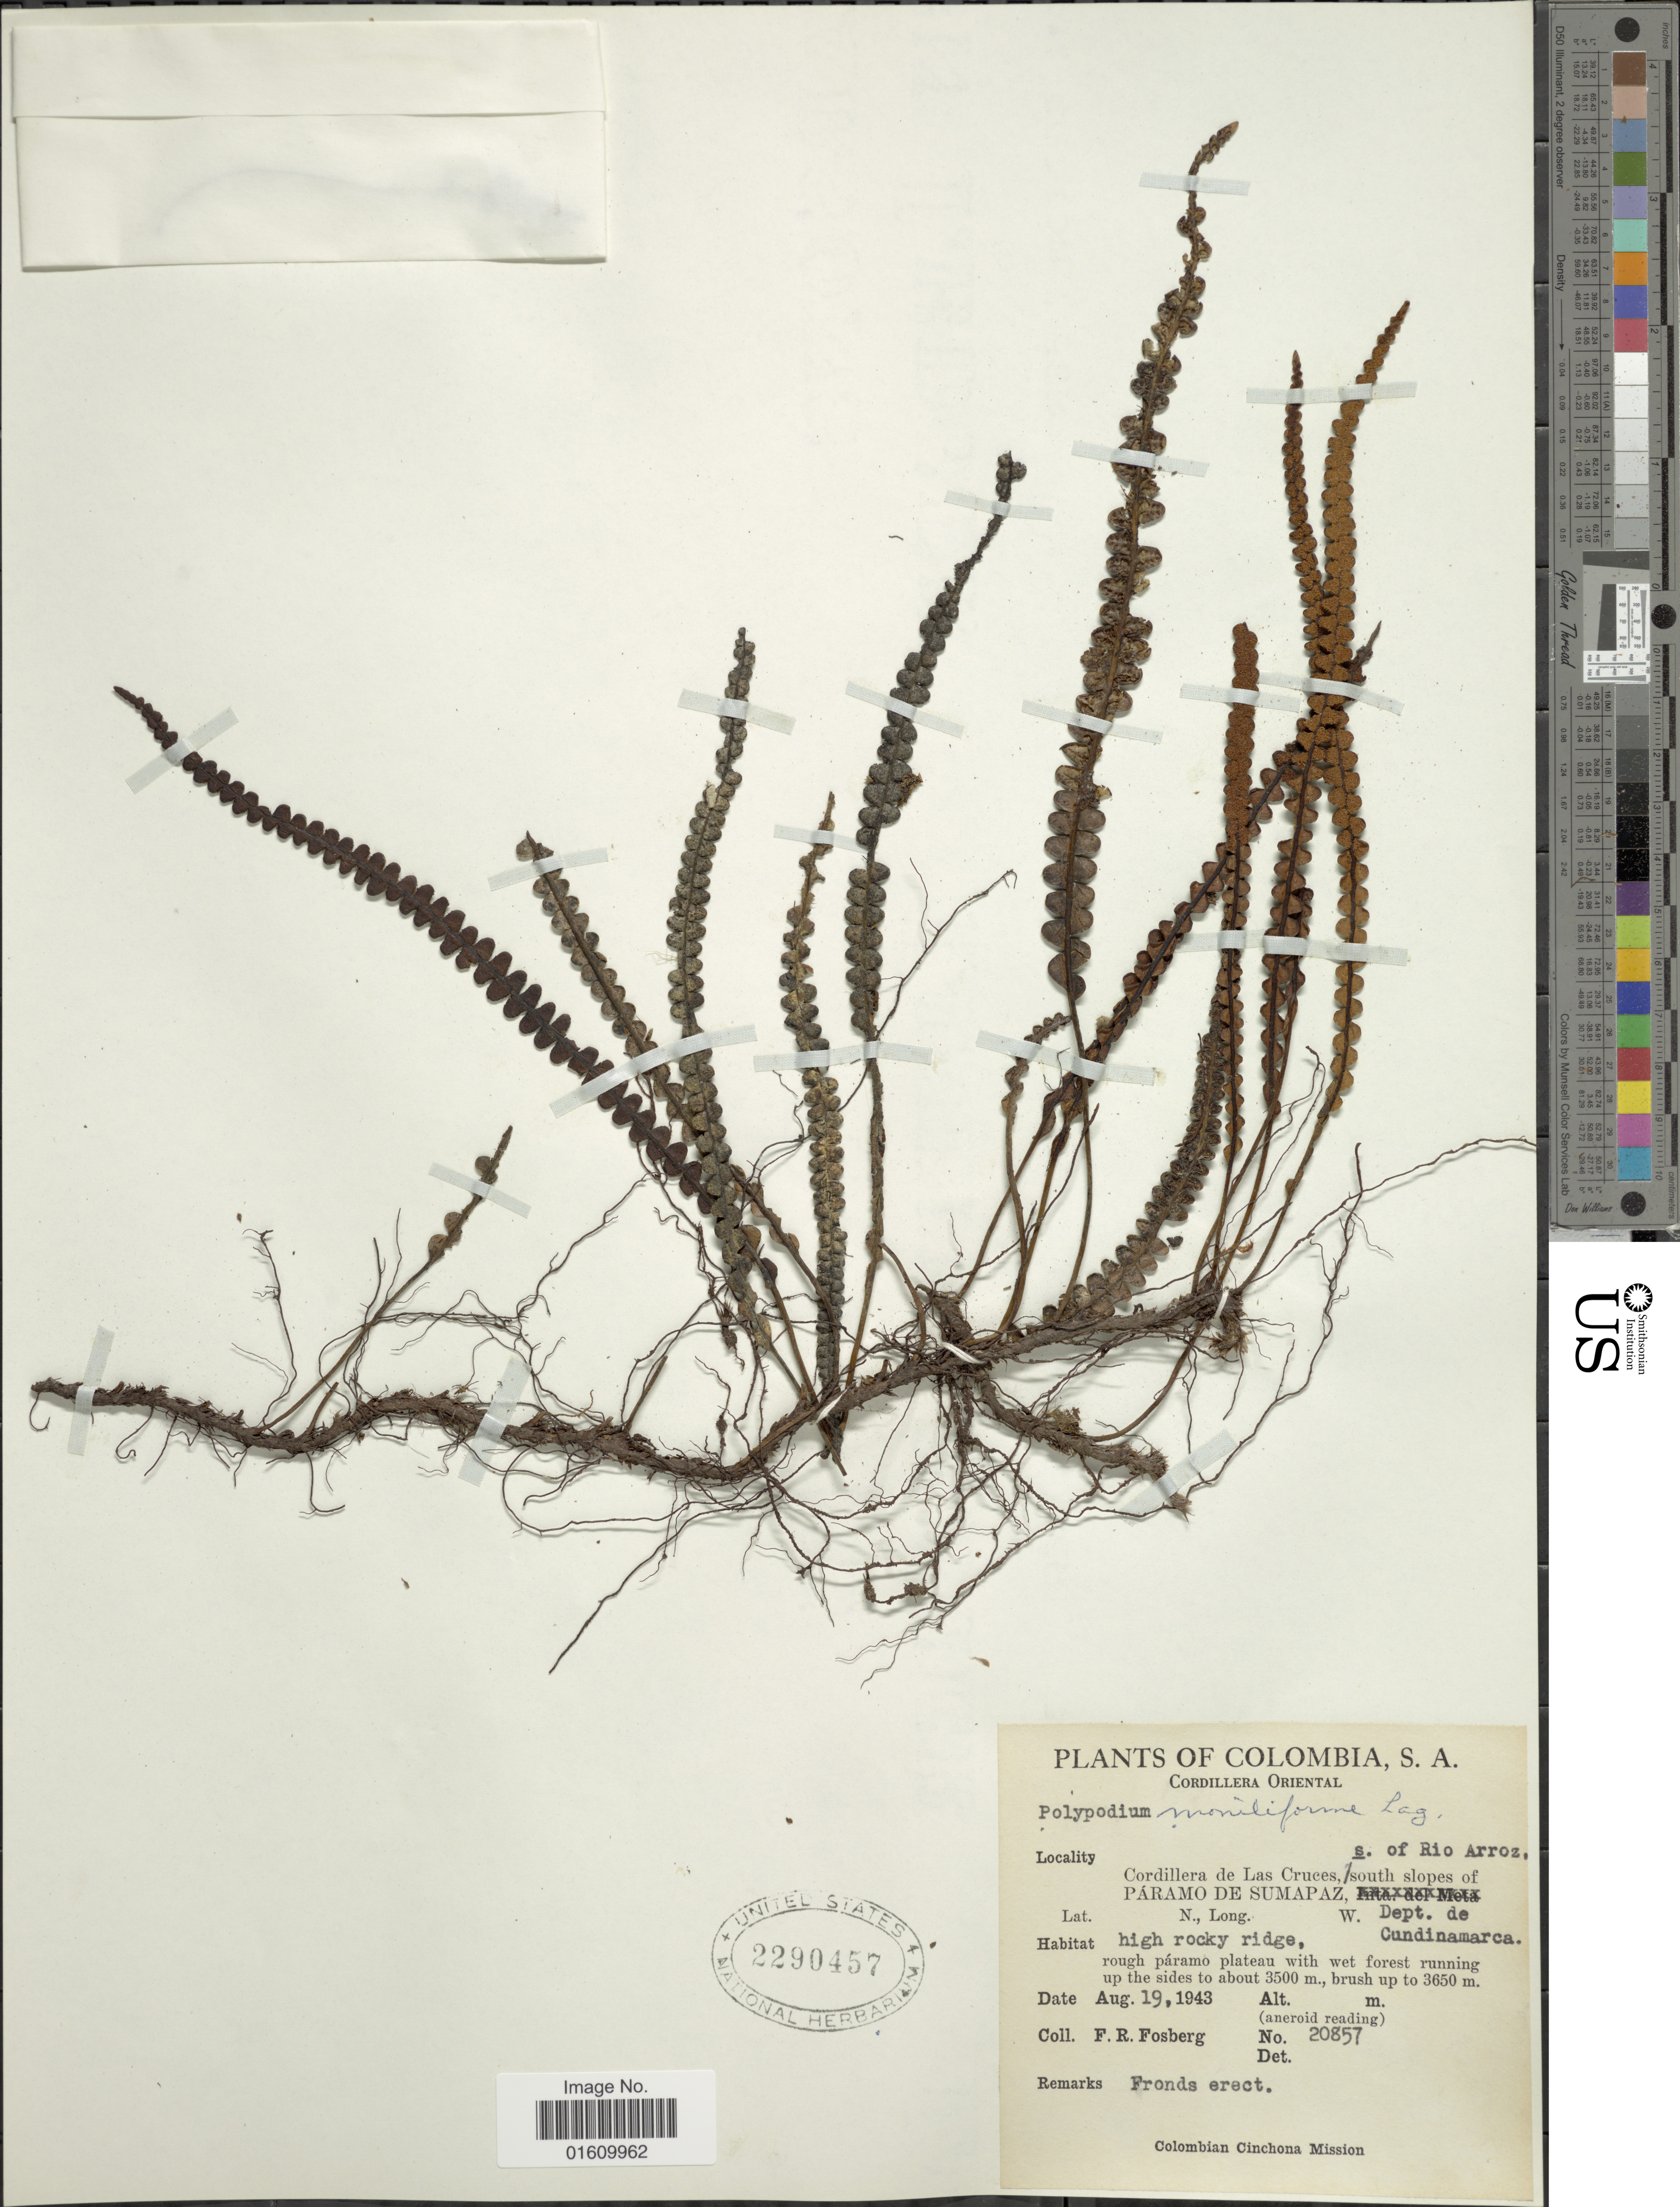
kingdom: Plantae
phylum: Tracheophyta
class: Polypodiopsida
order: Polypodiales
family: Polypodiaceae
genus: Melpomene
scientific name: Melpomene moniliformis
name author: (Lag. ex Sw.) A.R. Sm. & R.C. Moran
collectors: F. R. Fosberg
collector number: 20857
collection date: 1943-08-19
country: Colombia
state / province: Cundinamarca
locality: Cordillera Oriental, Cordillera de Las Cruces, s. of Rio Arroz, south slopes of Paramo de Sumapaz. W Dept. de Cundianamarca.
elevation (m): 3500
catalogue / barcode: US 2290457